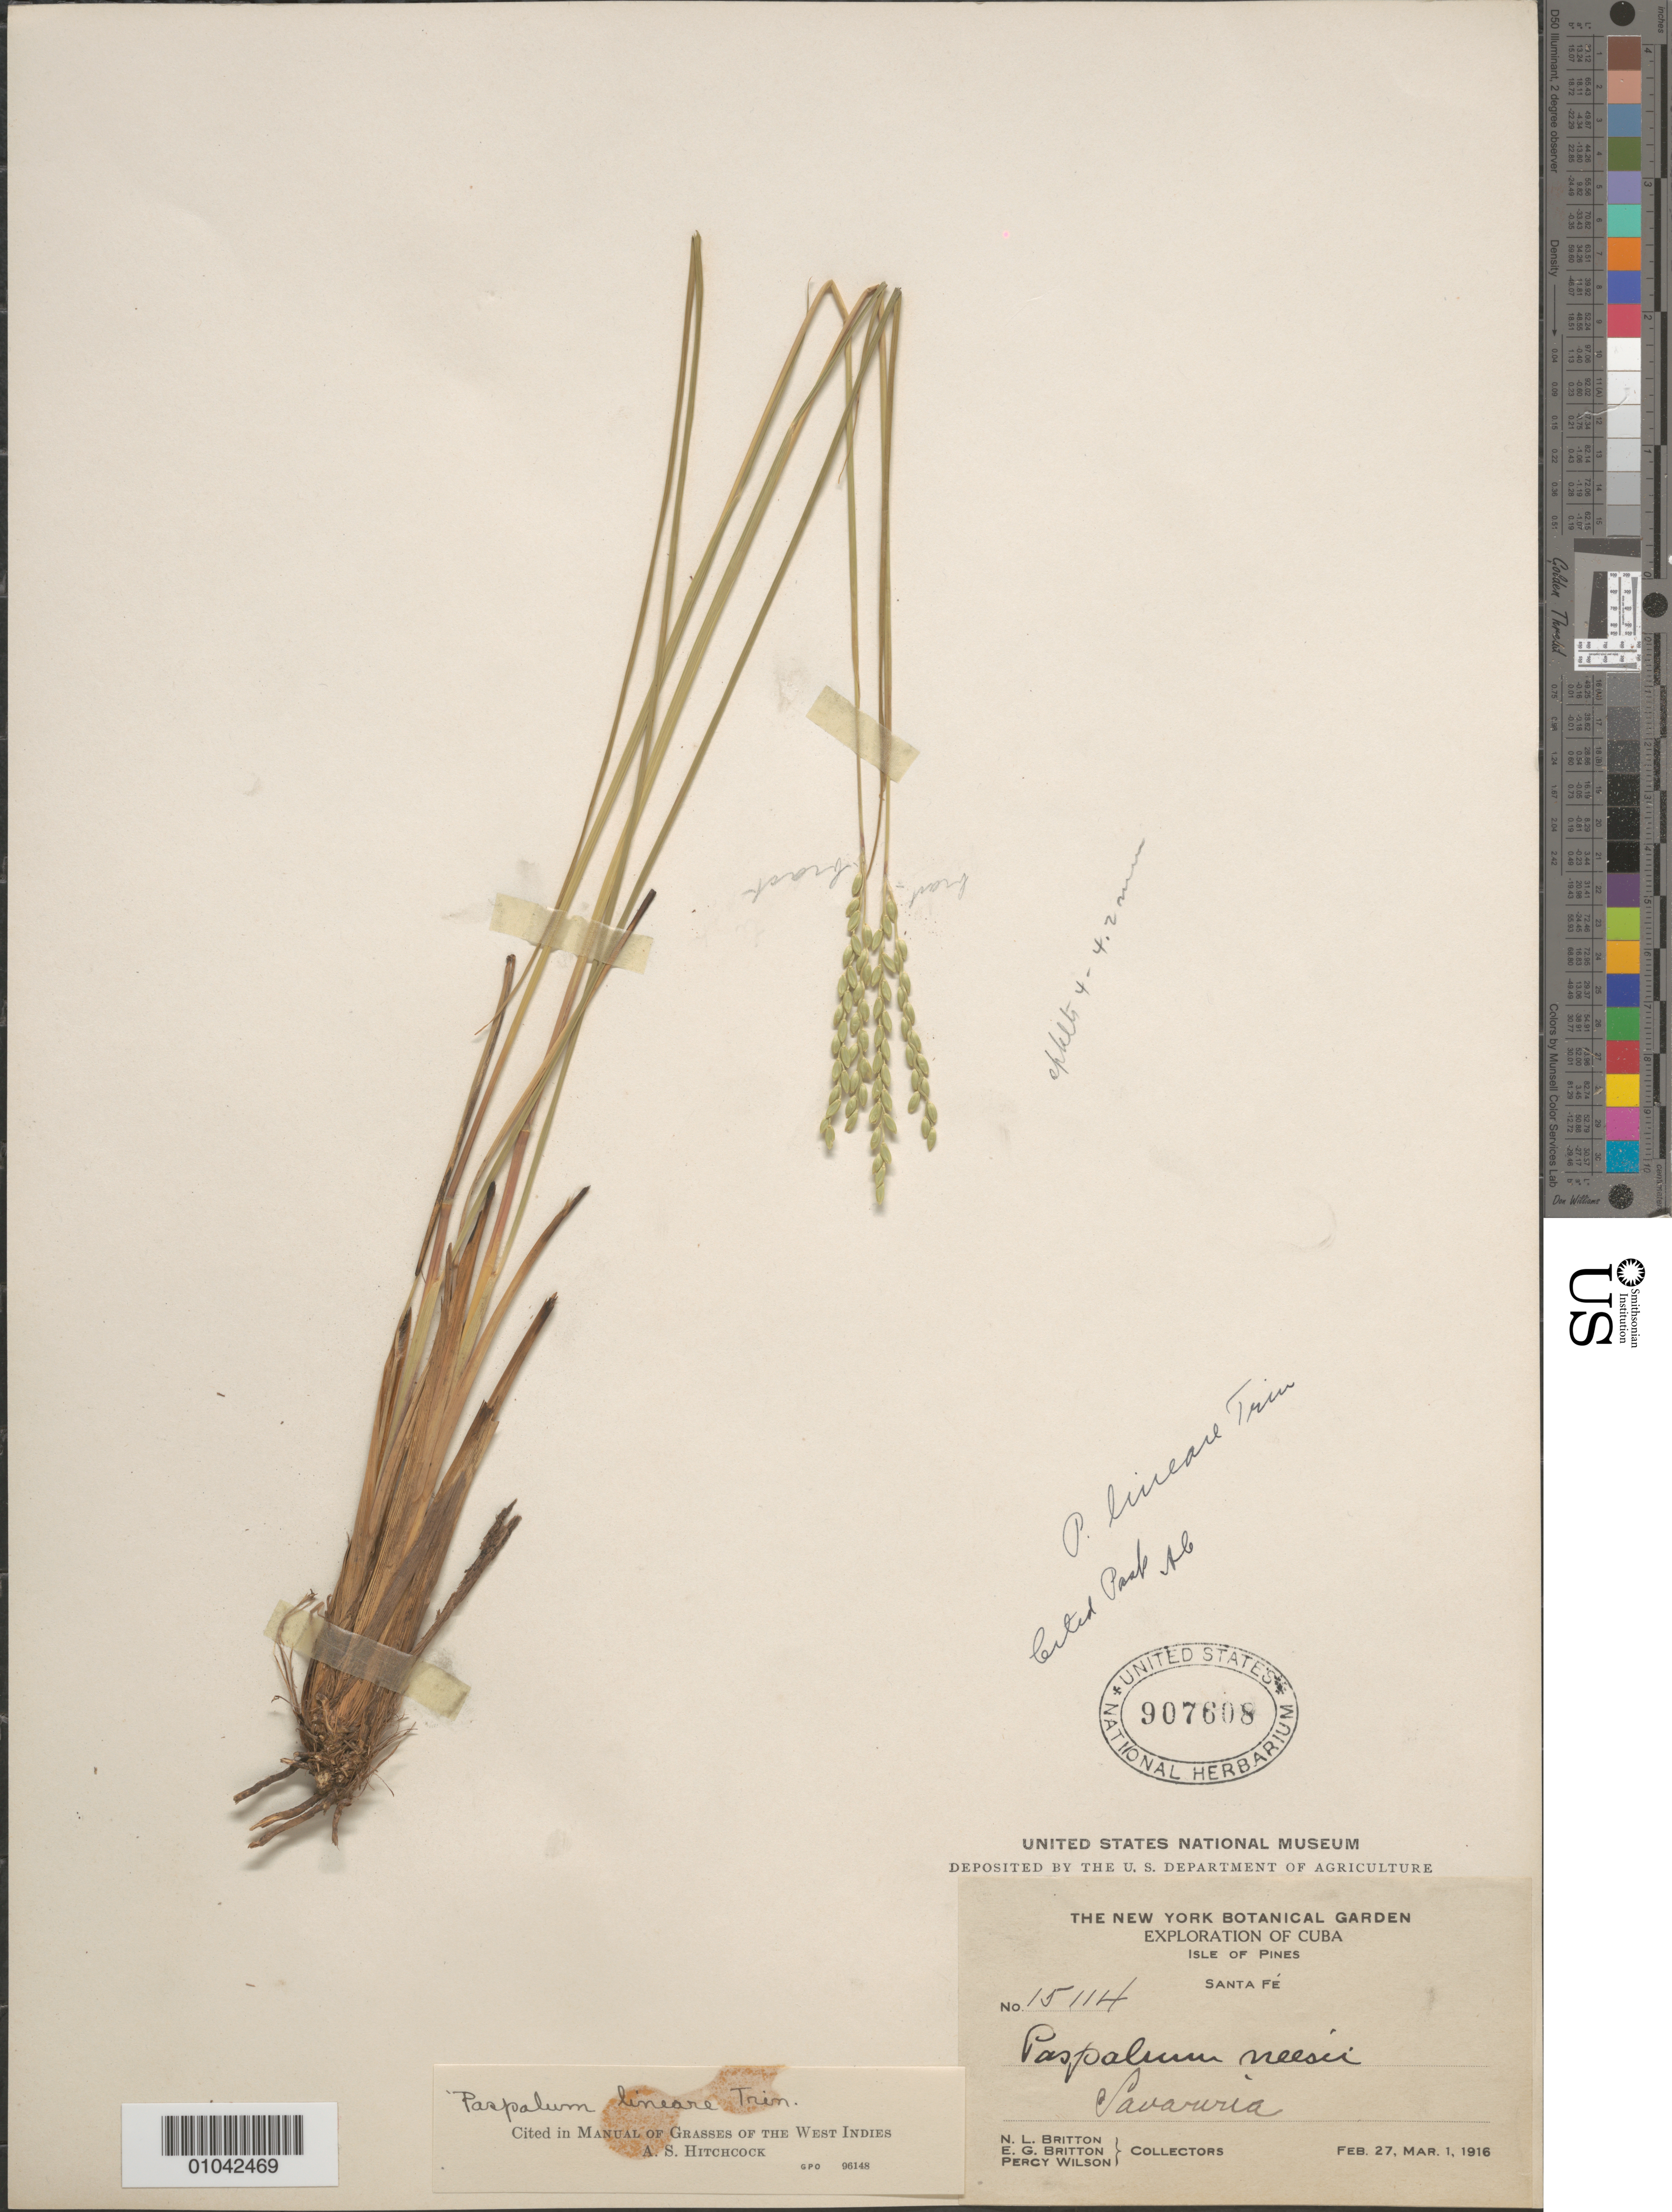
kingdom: Plantae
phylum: Tracheophyta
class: Liliopsida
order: Poales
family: Poaceae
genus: Paspalum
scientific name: Paspalum lineare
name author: Trin.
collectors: N. Britton, E. G. Britton & P. Wilson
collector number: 15114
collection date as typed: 27 Feb 1916 or 01 Mar 1916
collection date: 1916-02-27 or 1916-03-01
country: Cuba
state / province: Isla de la Juventud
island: Isla de la Juventud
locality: [Isle of Pines], Santa Fe, Savaruria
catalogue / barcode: US 907608